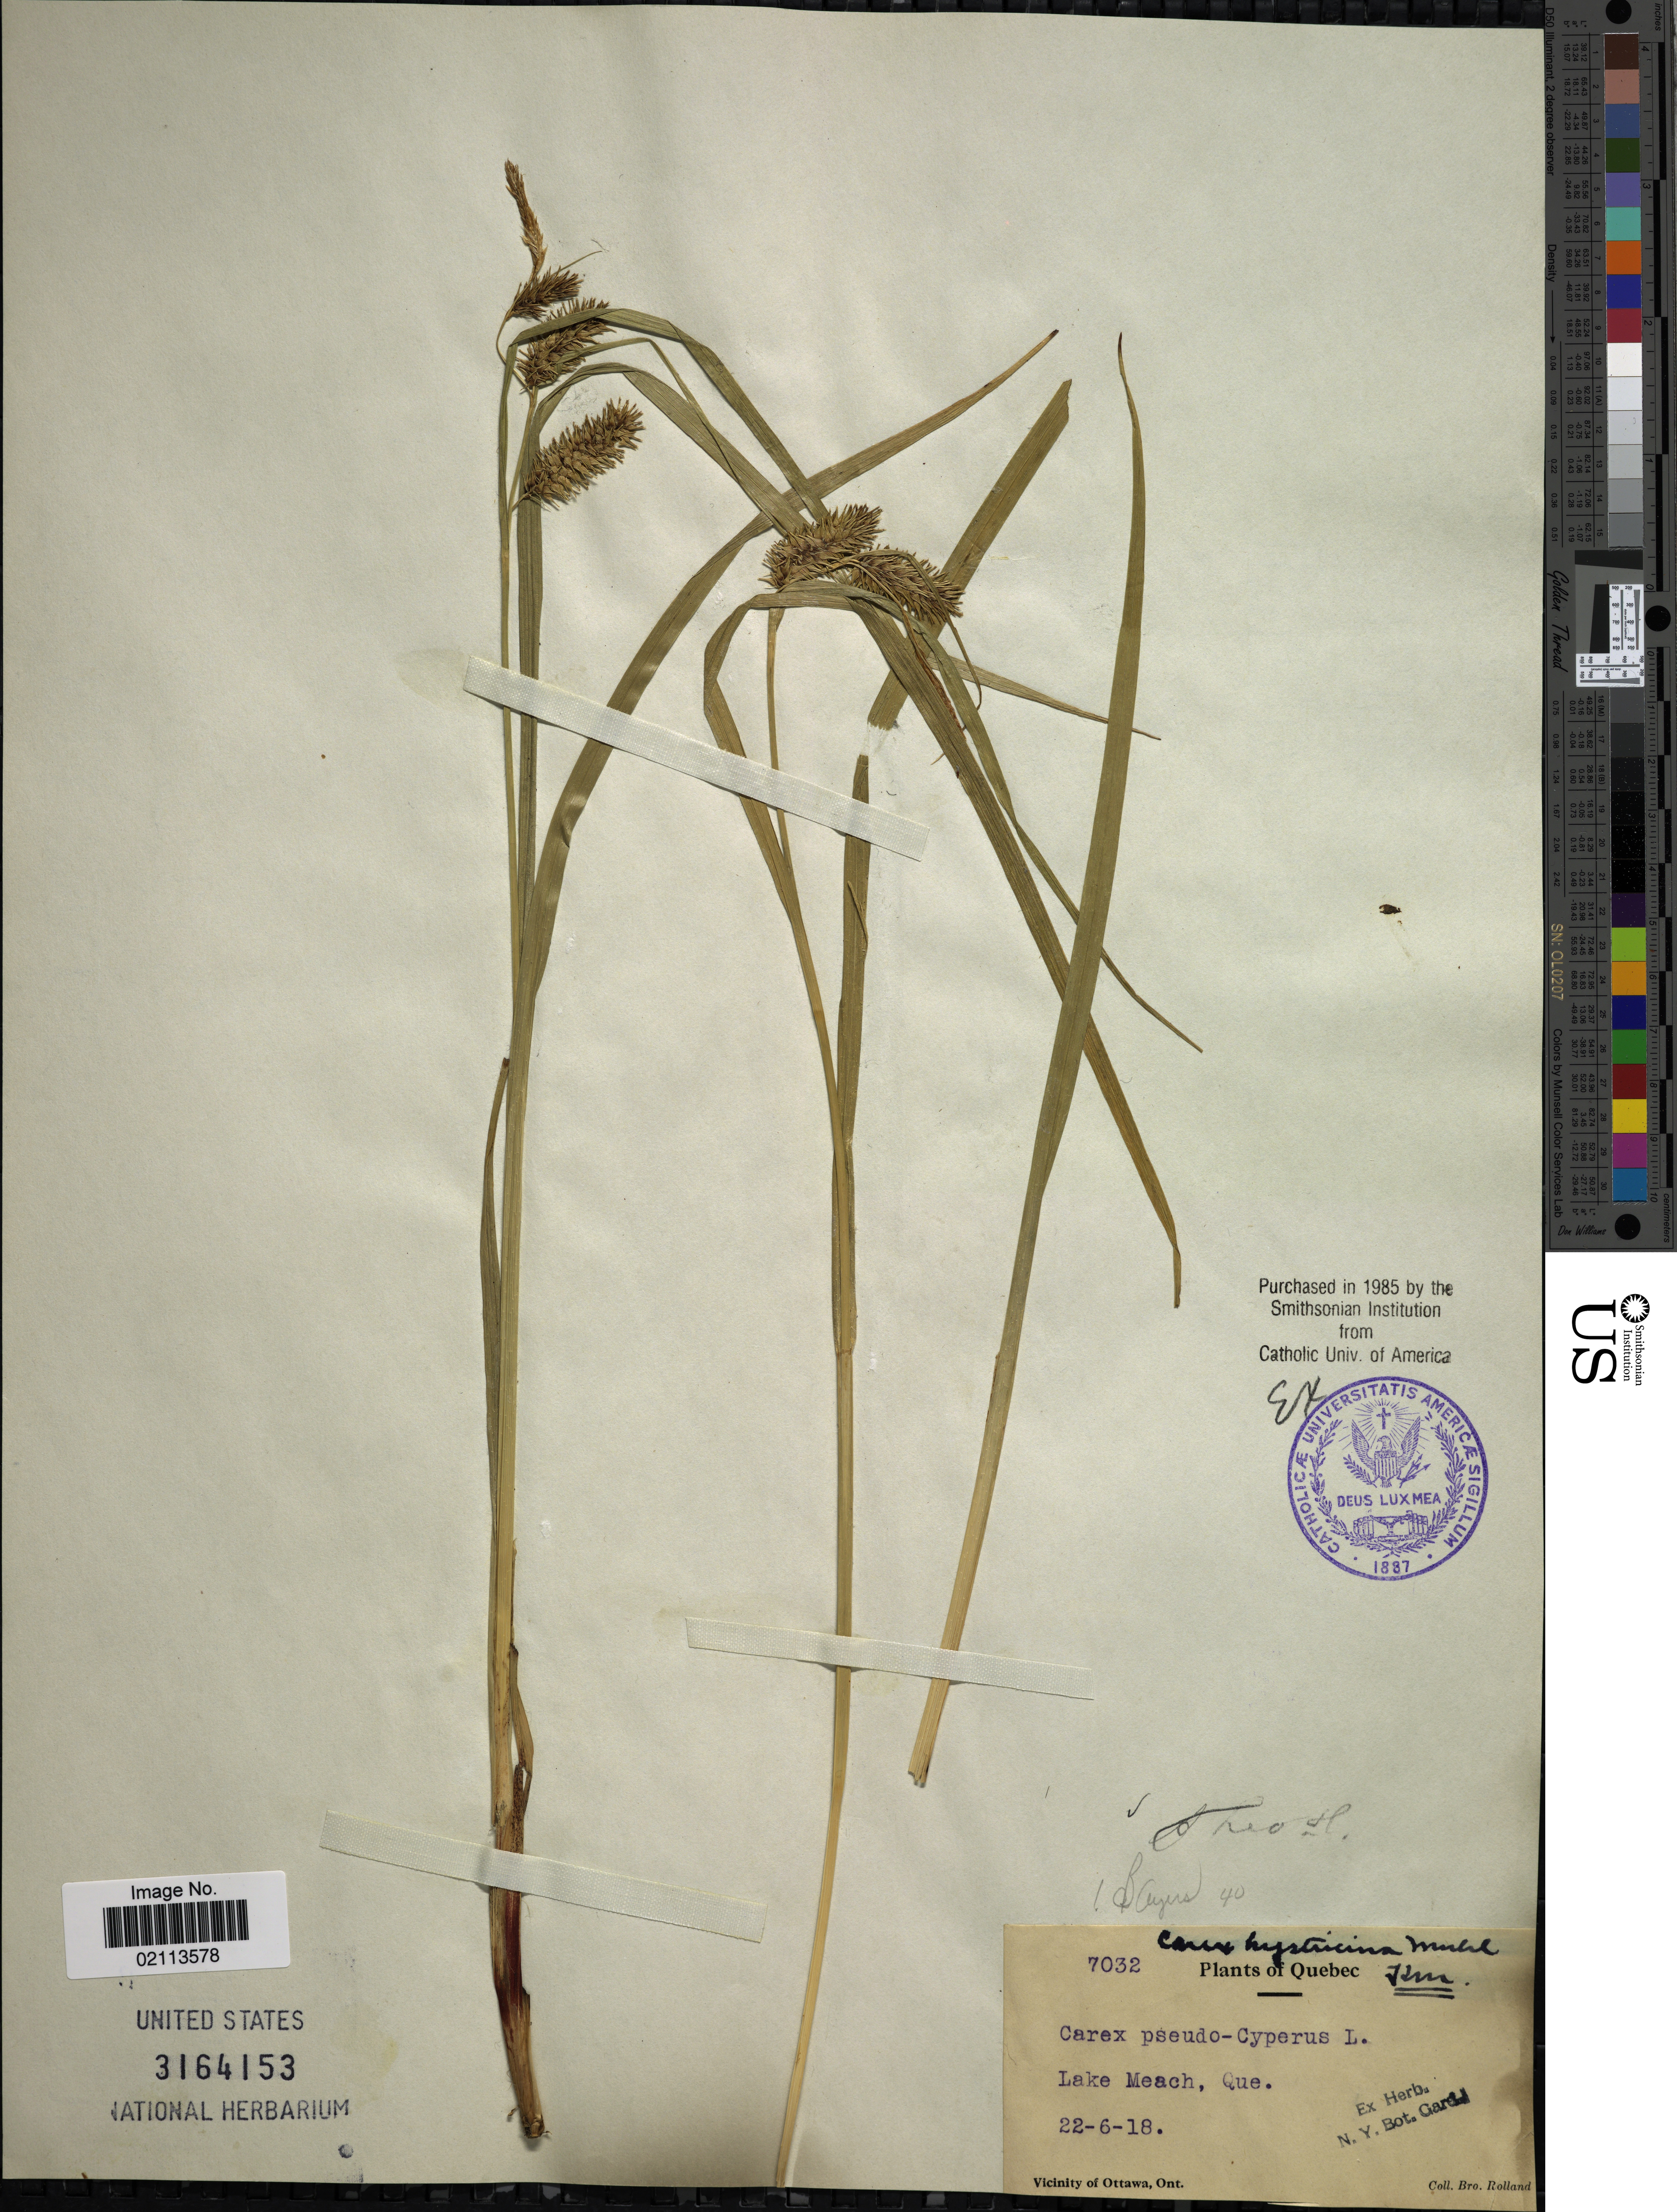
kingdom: Plantae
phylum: Tracheophyta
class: Liliopsida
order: Poales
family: Cyperaceae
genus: Carex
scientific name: Carex hystericina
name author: Muhl. ex Willd.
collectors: B. Rolland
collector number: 7032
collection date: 1918-06-22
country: Canada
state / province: Quebec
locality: Lake Meach, Vicinity of Ottawa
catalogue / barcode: US 3164153